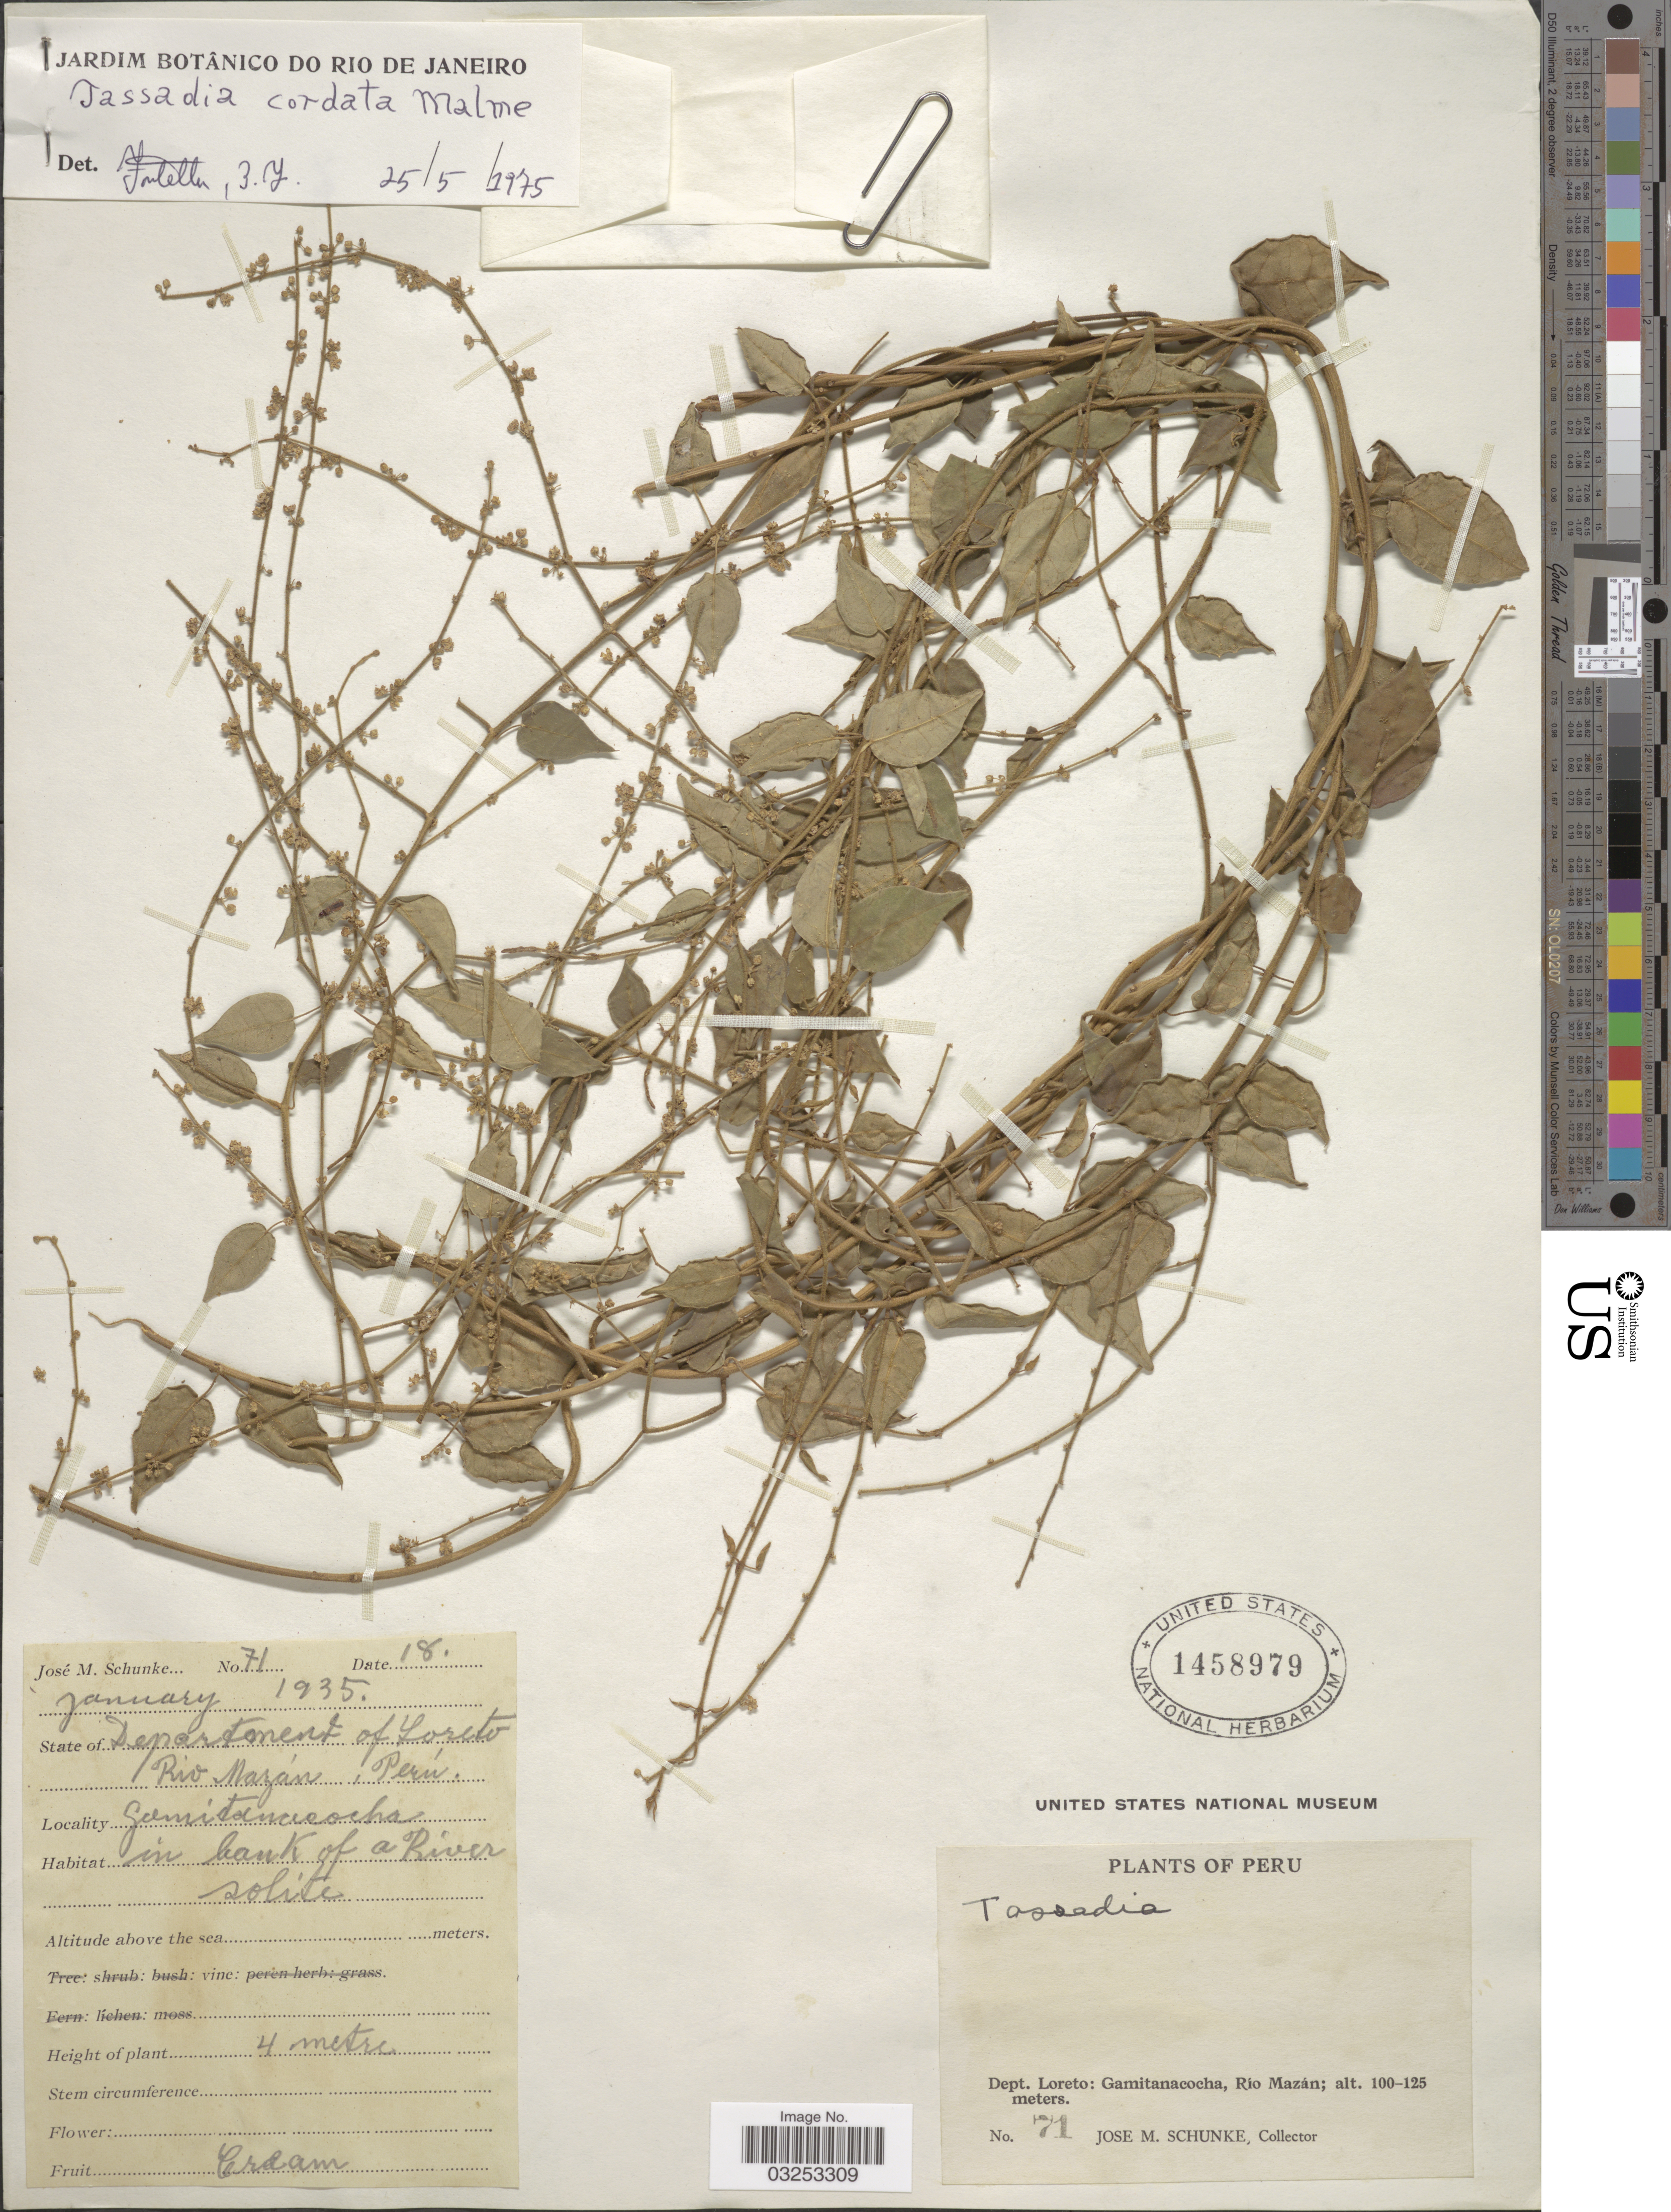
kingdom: Plantae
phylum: Tracheophyta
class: Magnoliopsida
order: Gentianales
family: Apocynaceae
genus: Tassadia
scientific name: Tassadia cordata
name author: Malme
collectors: J. M. Schunke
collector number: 71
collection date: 1935-01-18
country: Peru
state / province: Loreto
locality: Department of Loreto: Gamitanacocha, Río Mazán.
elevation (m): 100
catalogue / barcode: US 1458979